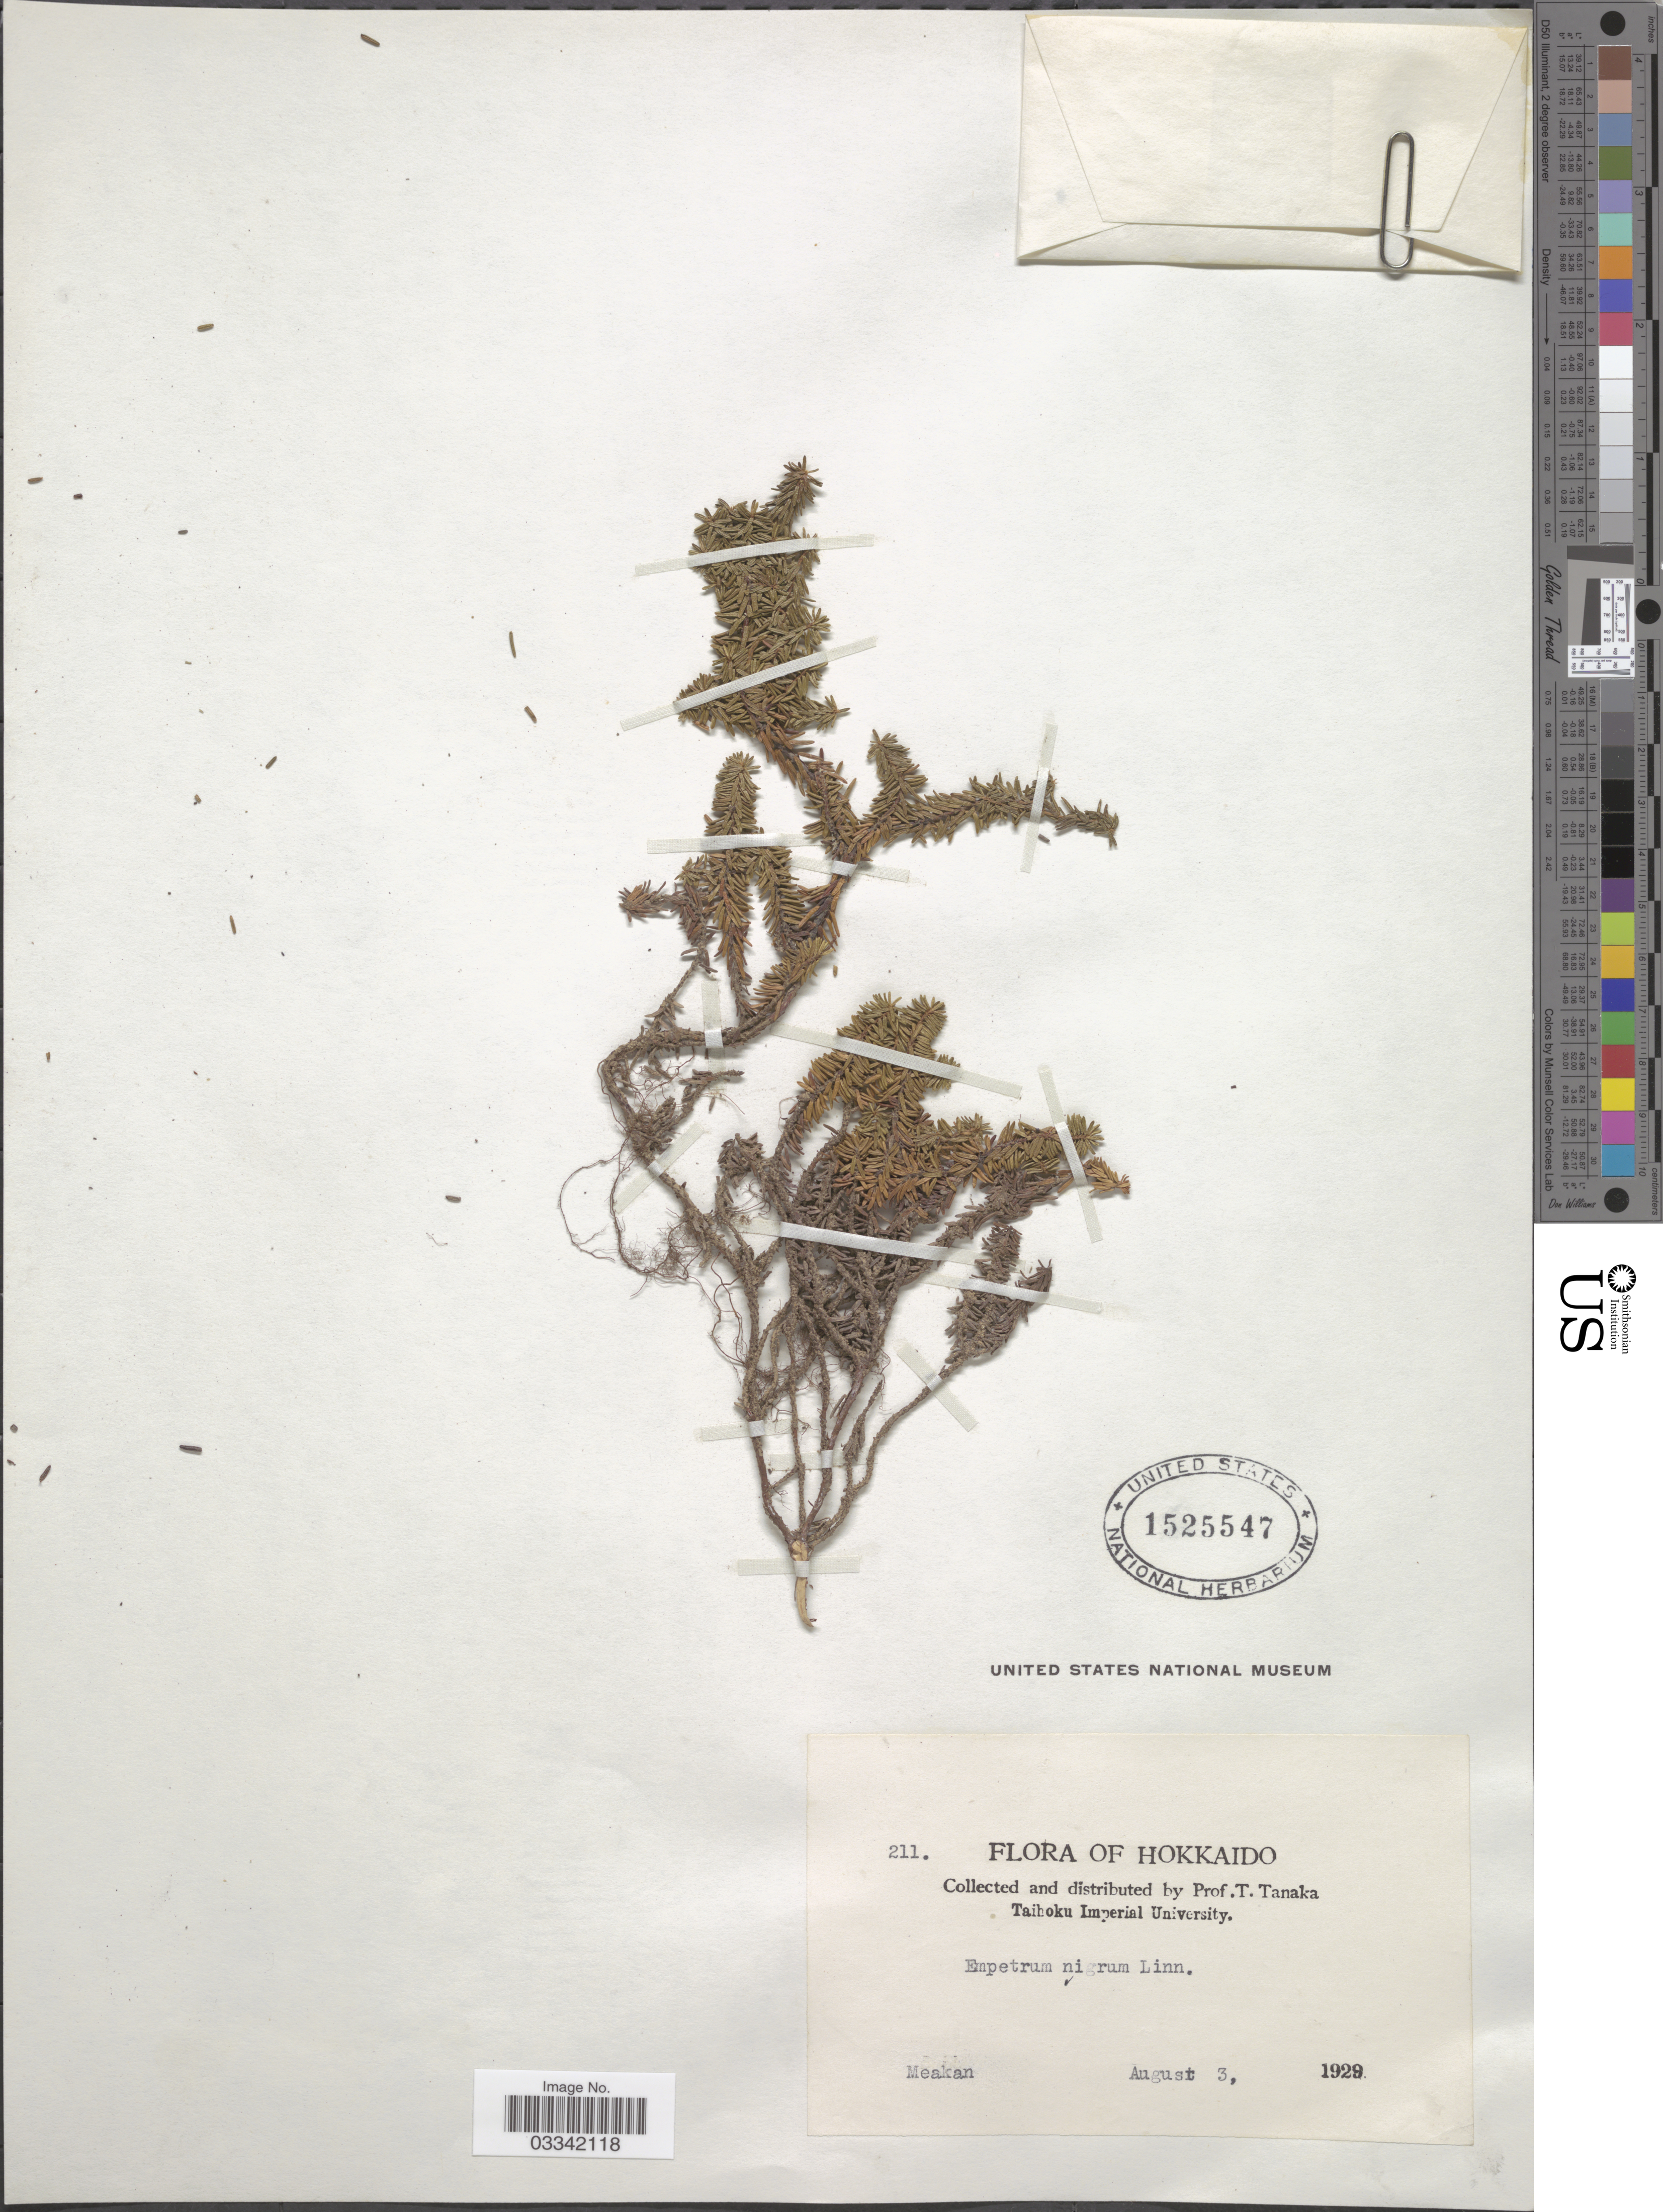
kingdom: Plantae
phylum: Tracheophyta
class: Magnoliopsida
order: Ericales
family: Ericaceae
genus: Empetrum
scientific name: Empetrum nigrum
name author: L.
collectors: T. Tanaka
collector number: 211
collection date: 1929-08-03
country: Japan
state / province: Hokkaidō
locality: Meakan.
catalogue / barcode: US 1525547